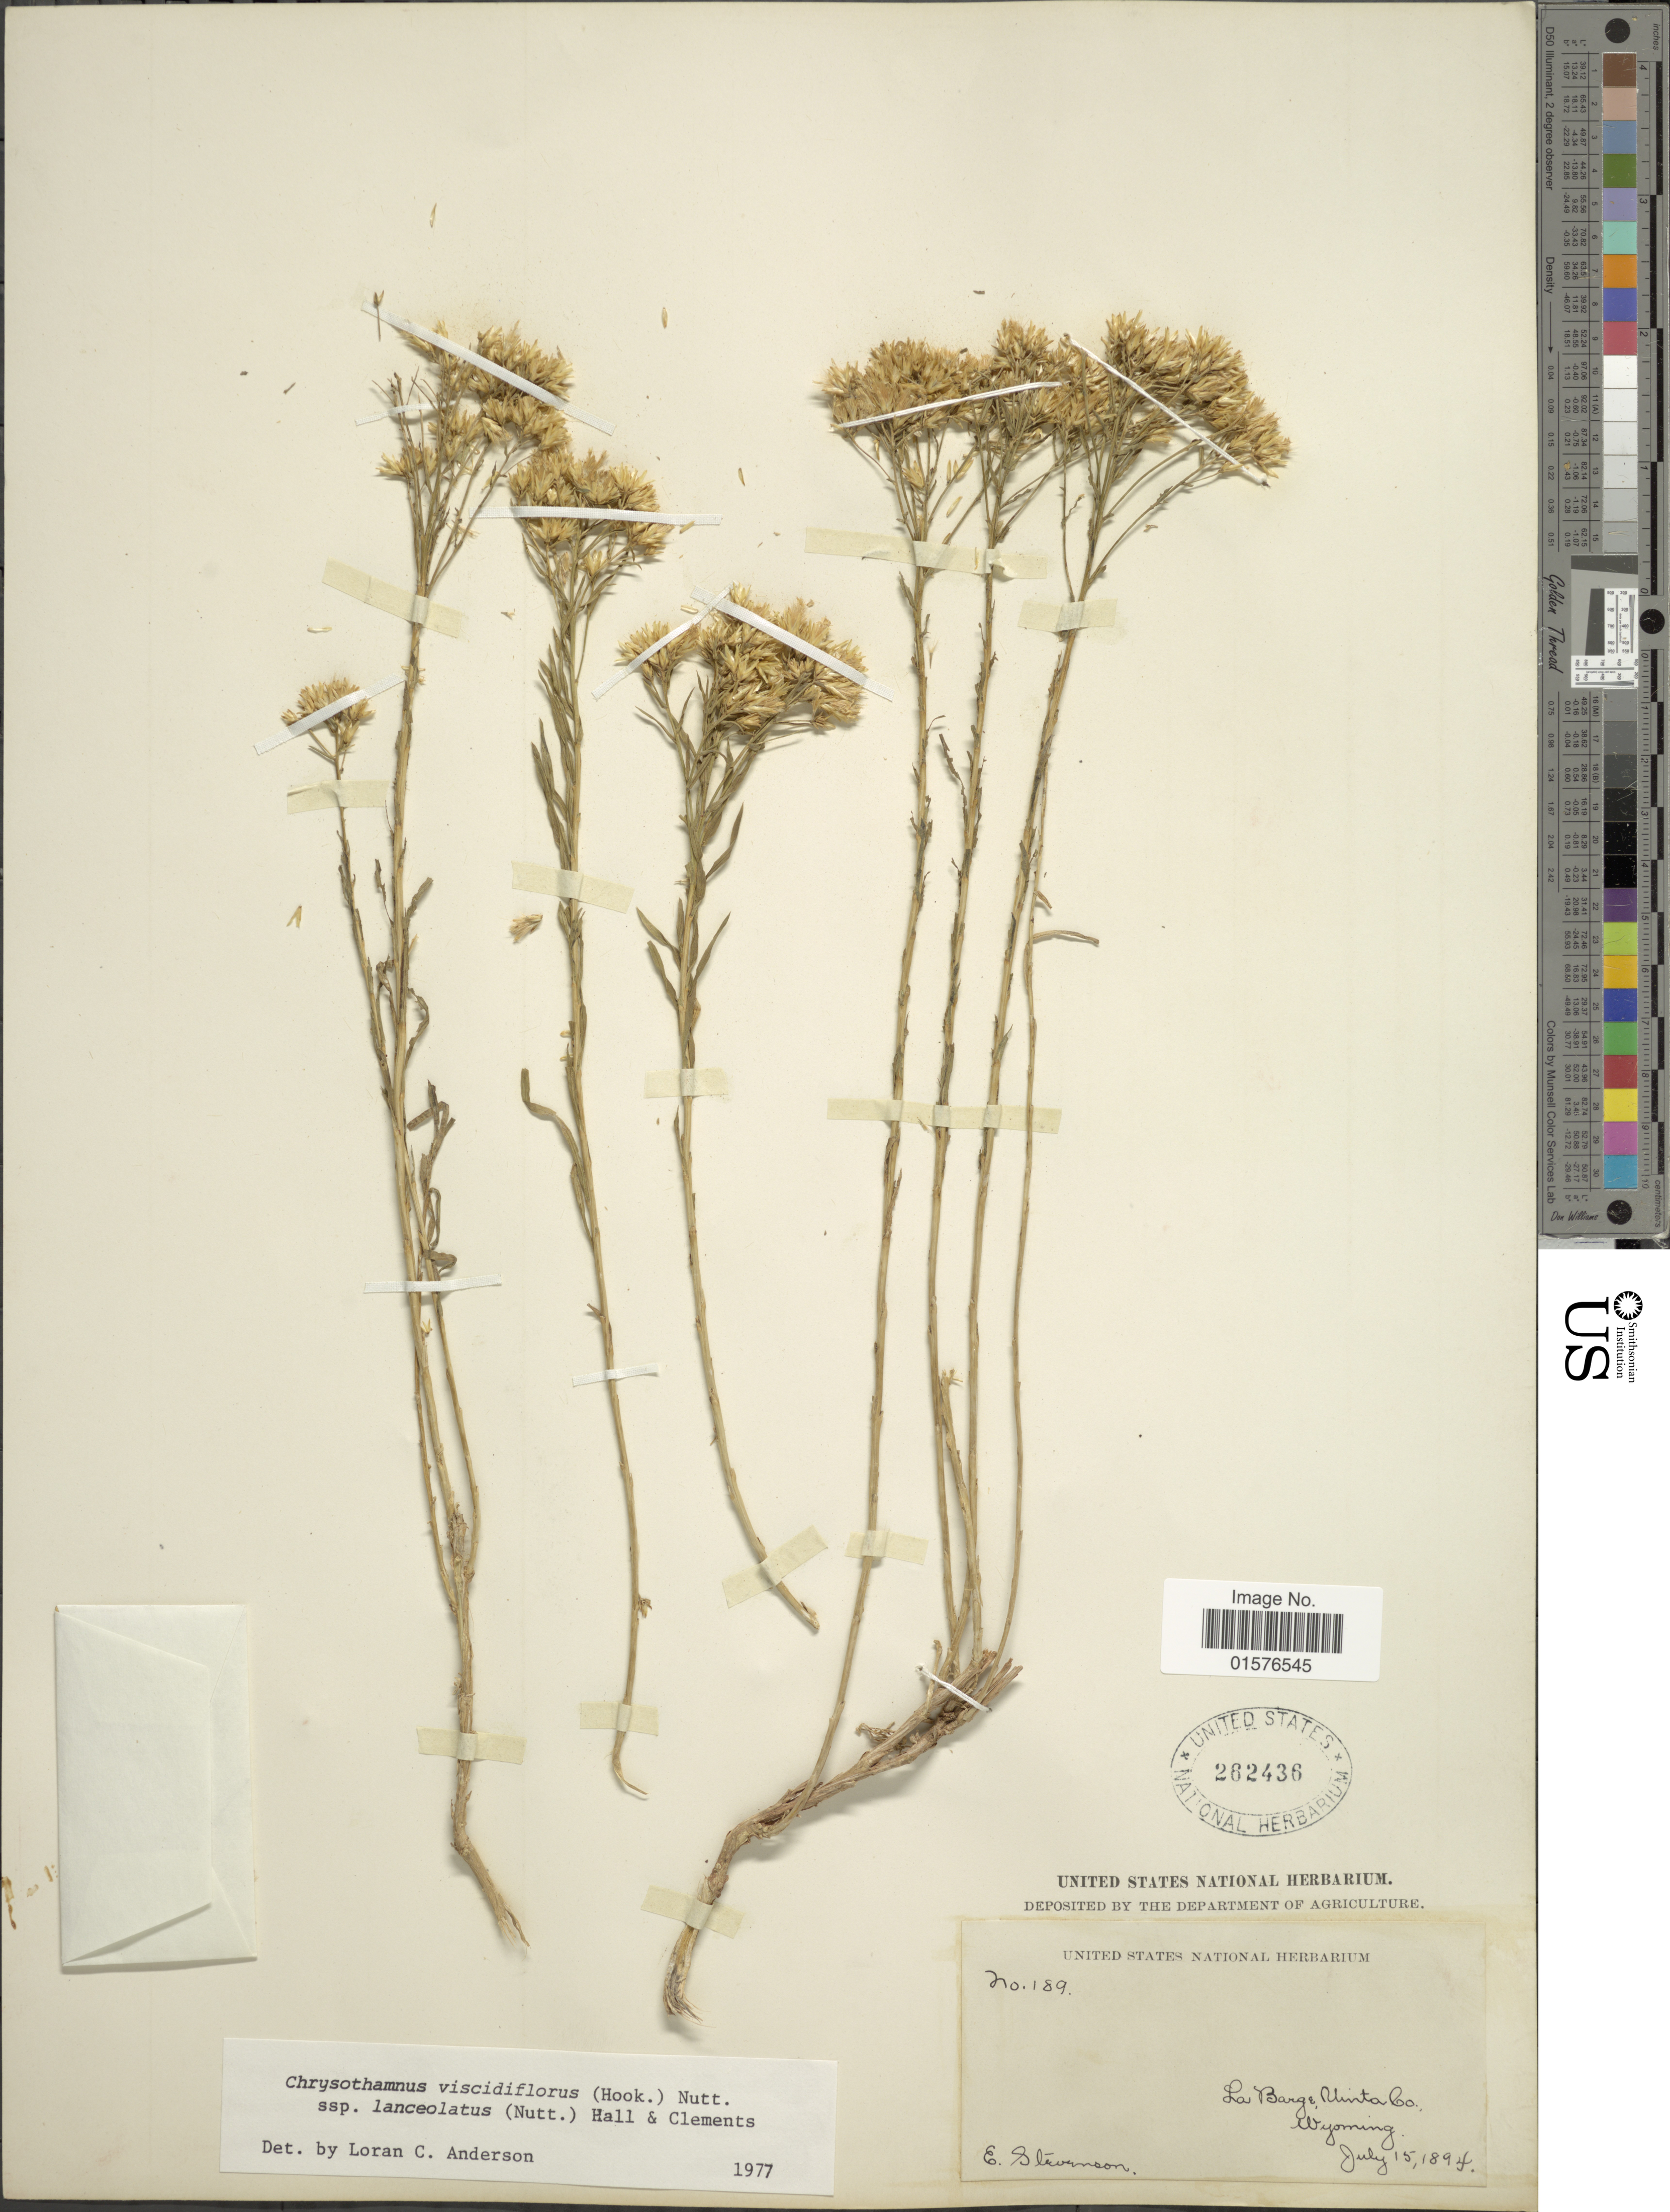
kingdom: Plantae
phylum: Tracheophyta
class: Magnoliopsida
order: Asterales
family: Asteraceae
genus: Chrysothamnus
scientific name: Chrysothamnus viscidiflorus subsp. lanceolatus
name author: (Nutt.) H.M. Hall & Clem.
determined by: Urbatsch, Lowell E., Curator (LSU), Louisiana State University (UNITED STATES)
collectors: E. Stevenson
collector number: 189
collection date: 1894-07-15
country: United States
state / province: Wyoming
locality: La Barge, Uinta Co.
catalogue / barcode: US 262436